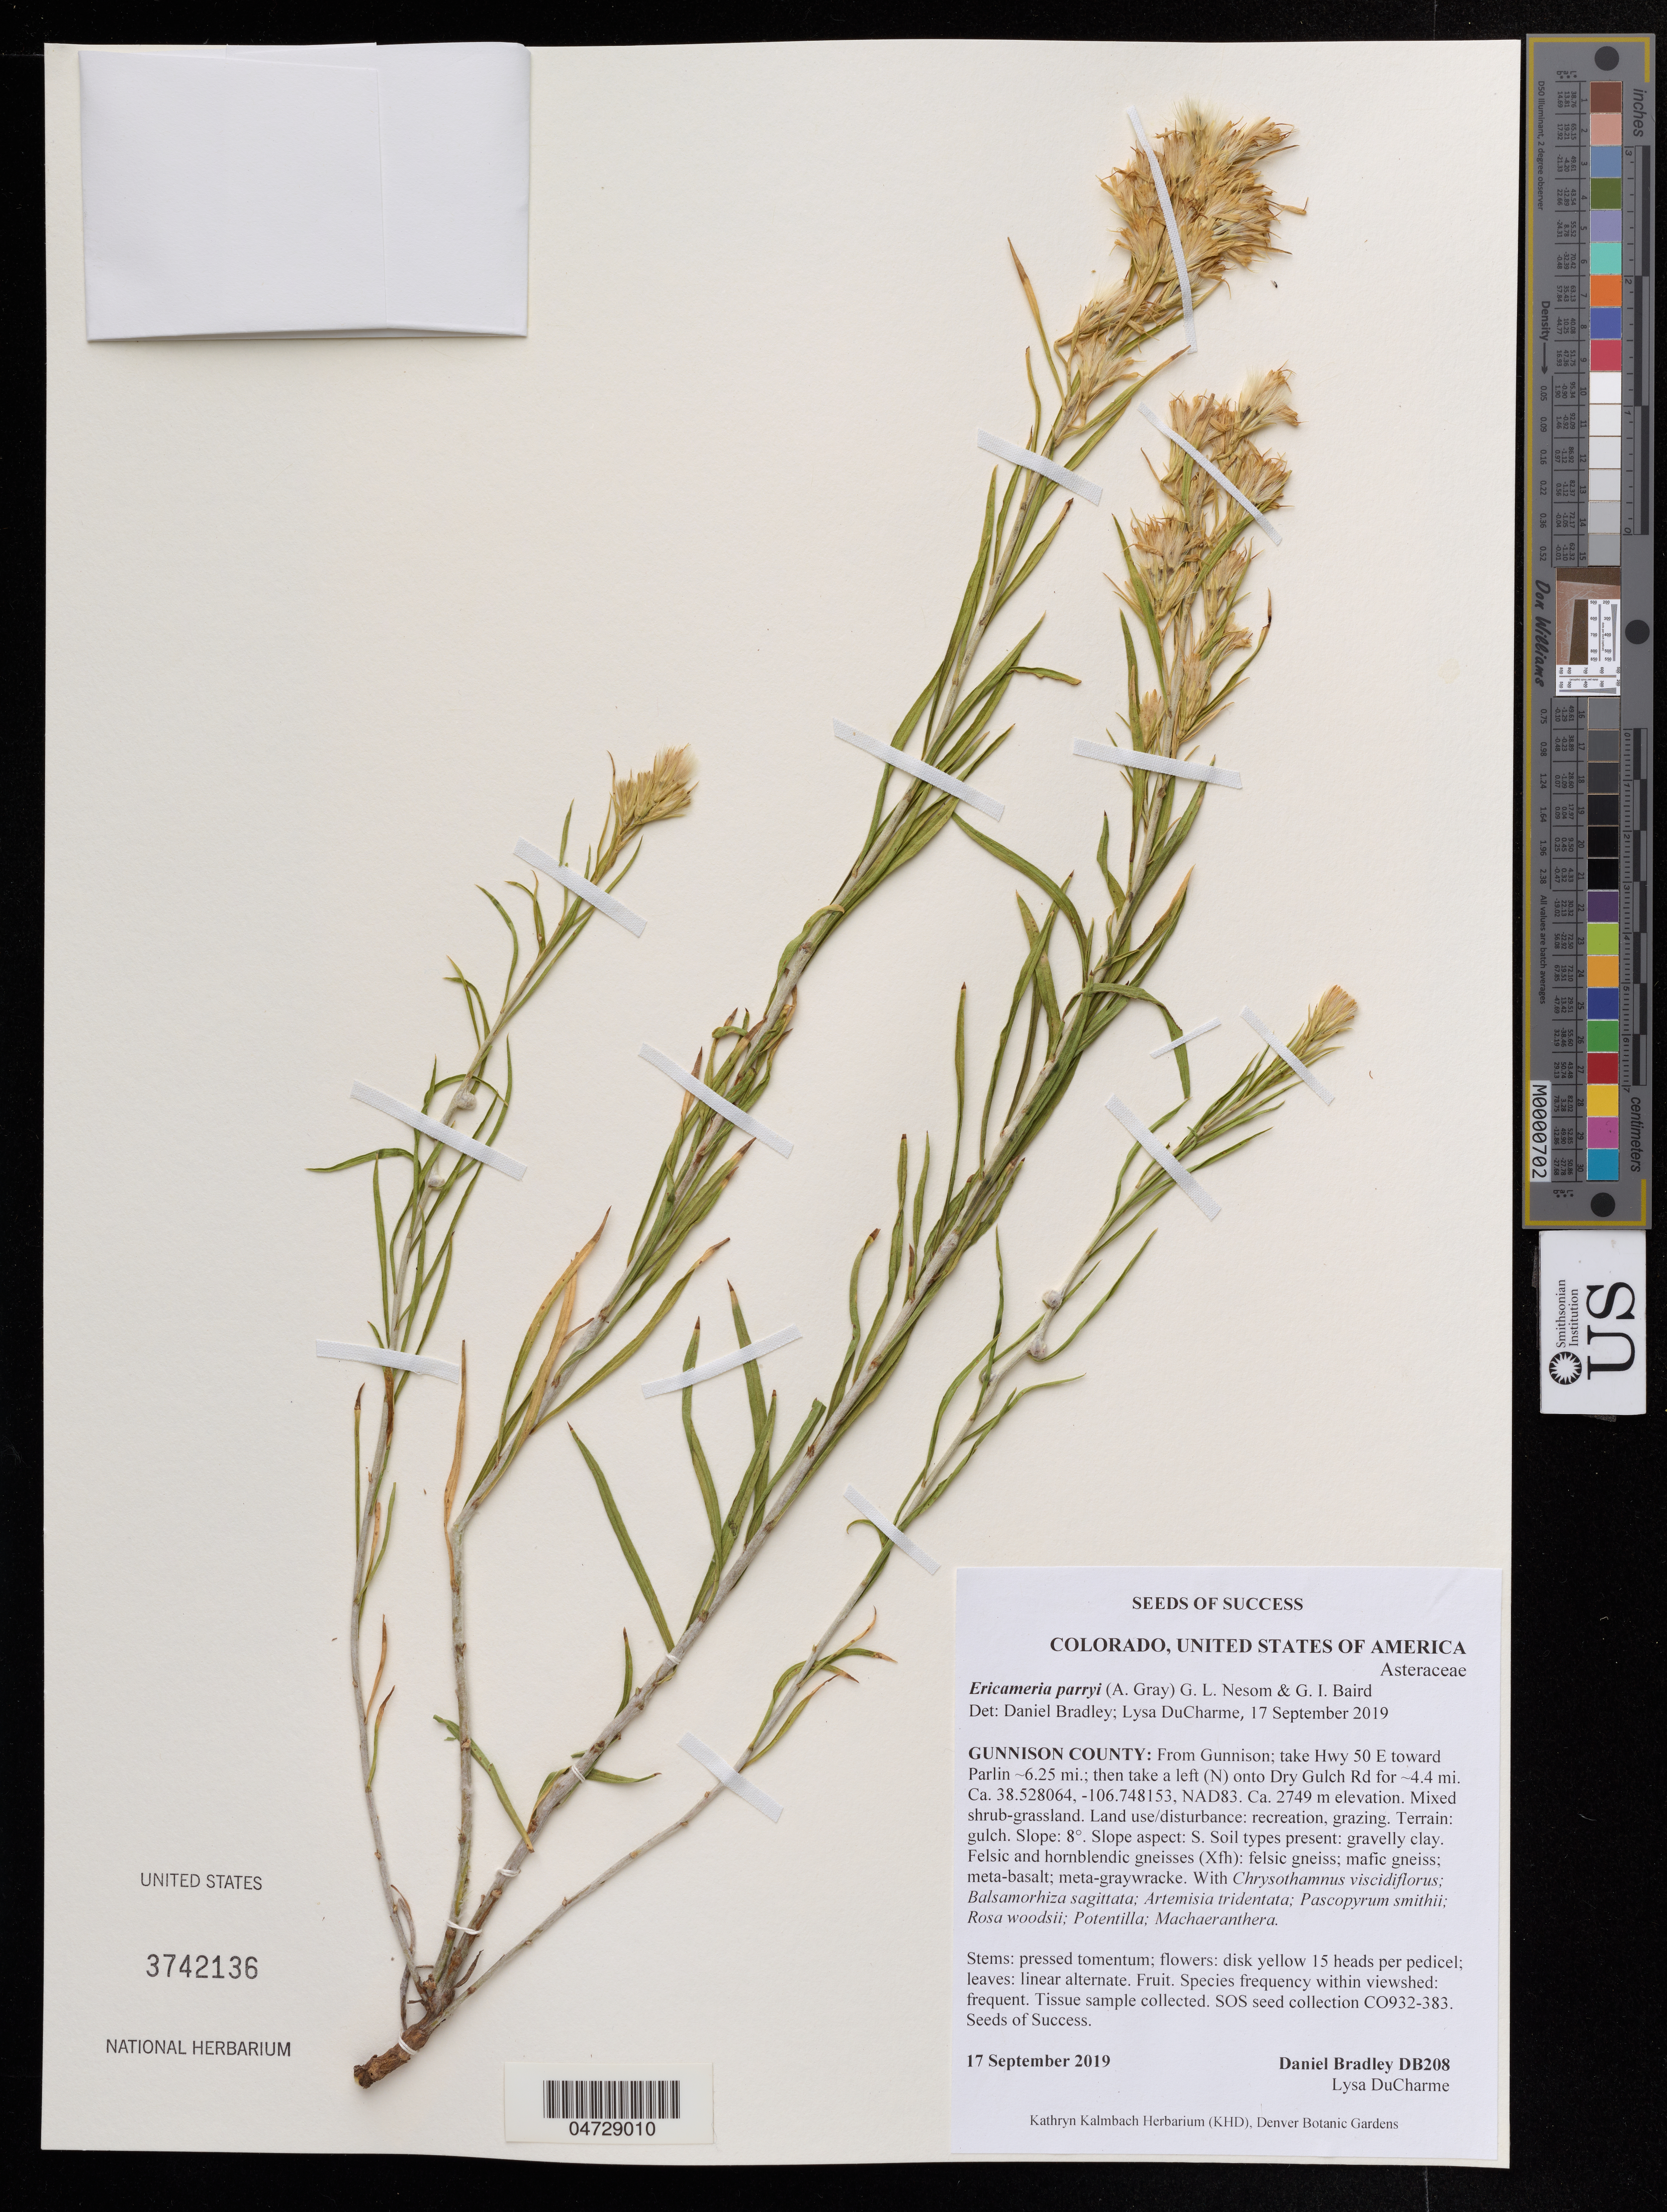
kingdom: Plantae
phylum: Tracheophyta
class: Magnoliopsida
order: Asterales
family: Asteraceae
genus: Ericameria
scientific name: Ericameria parryi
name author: (A. Gray) G.L. Nesom & G.I. Baird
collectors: D. Bradley & L. DuCharme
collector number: DB208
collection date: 2019-09-17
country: United States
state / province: Colorado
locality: Gunnison County: From Gunnison; take Hwy 50 E toward Parlin - 6.25 mi; then take a left (N) onto Dry Gulch Rd for - 4.4 mi.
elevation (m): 2749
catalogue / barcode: US 3742136